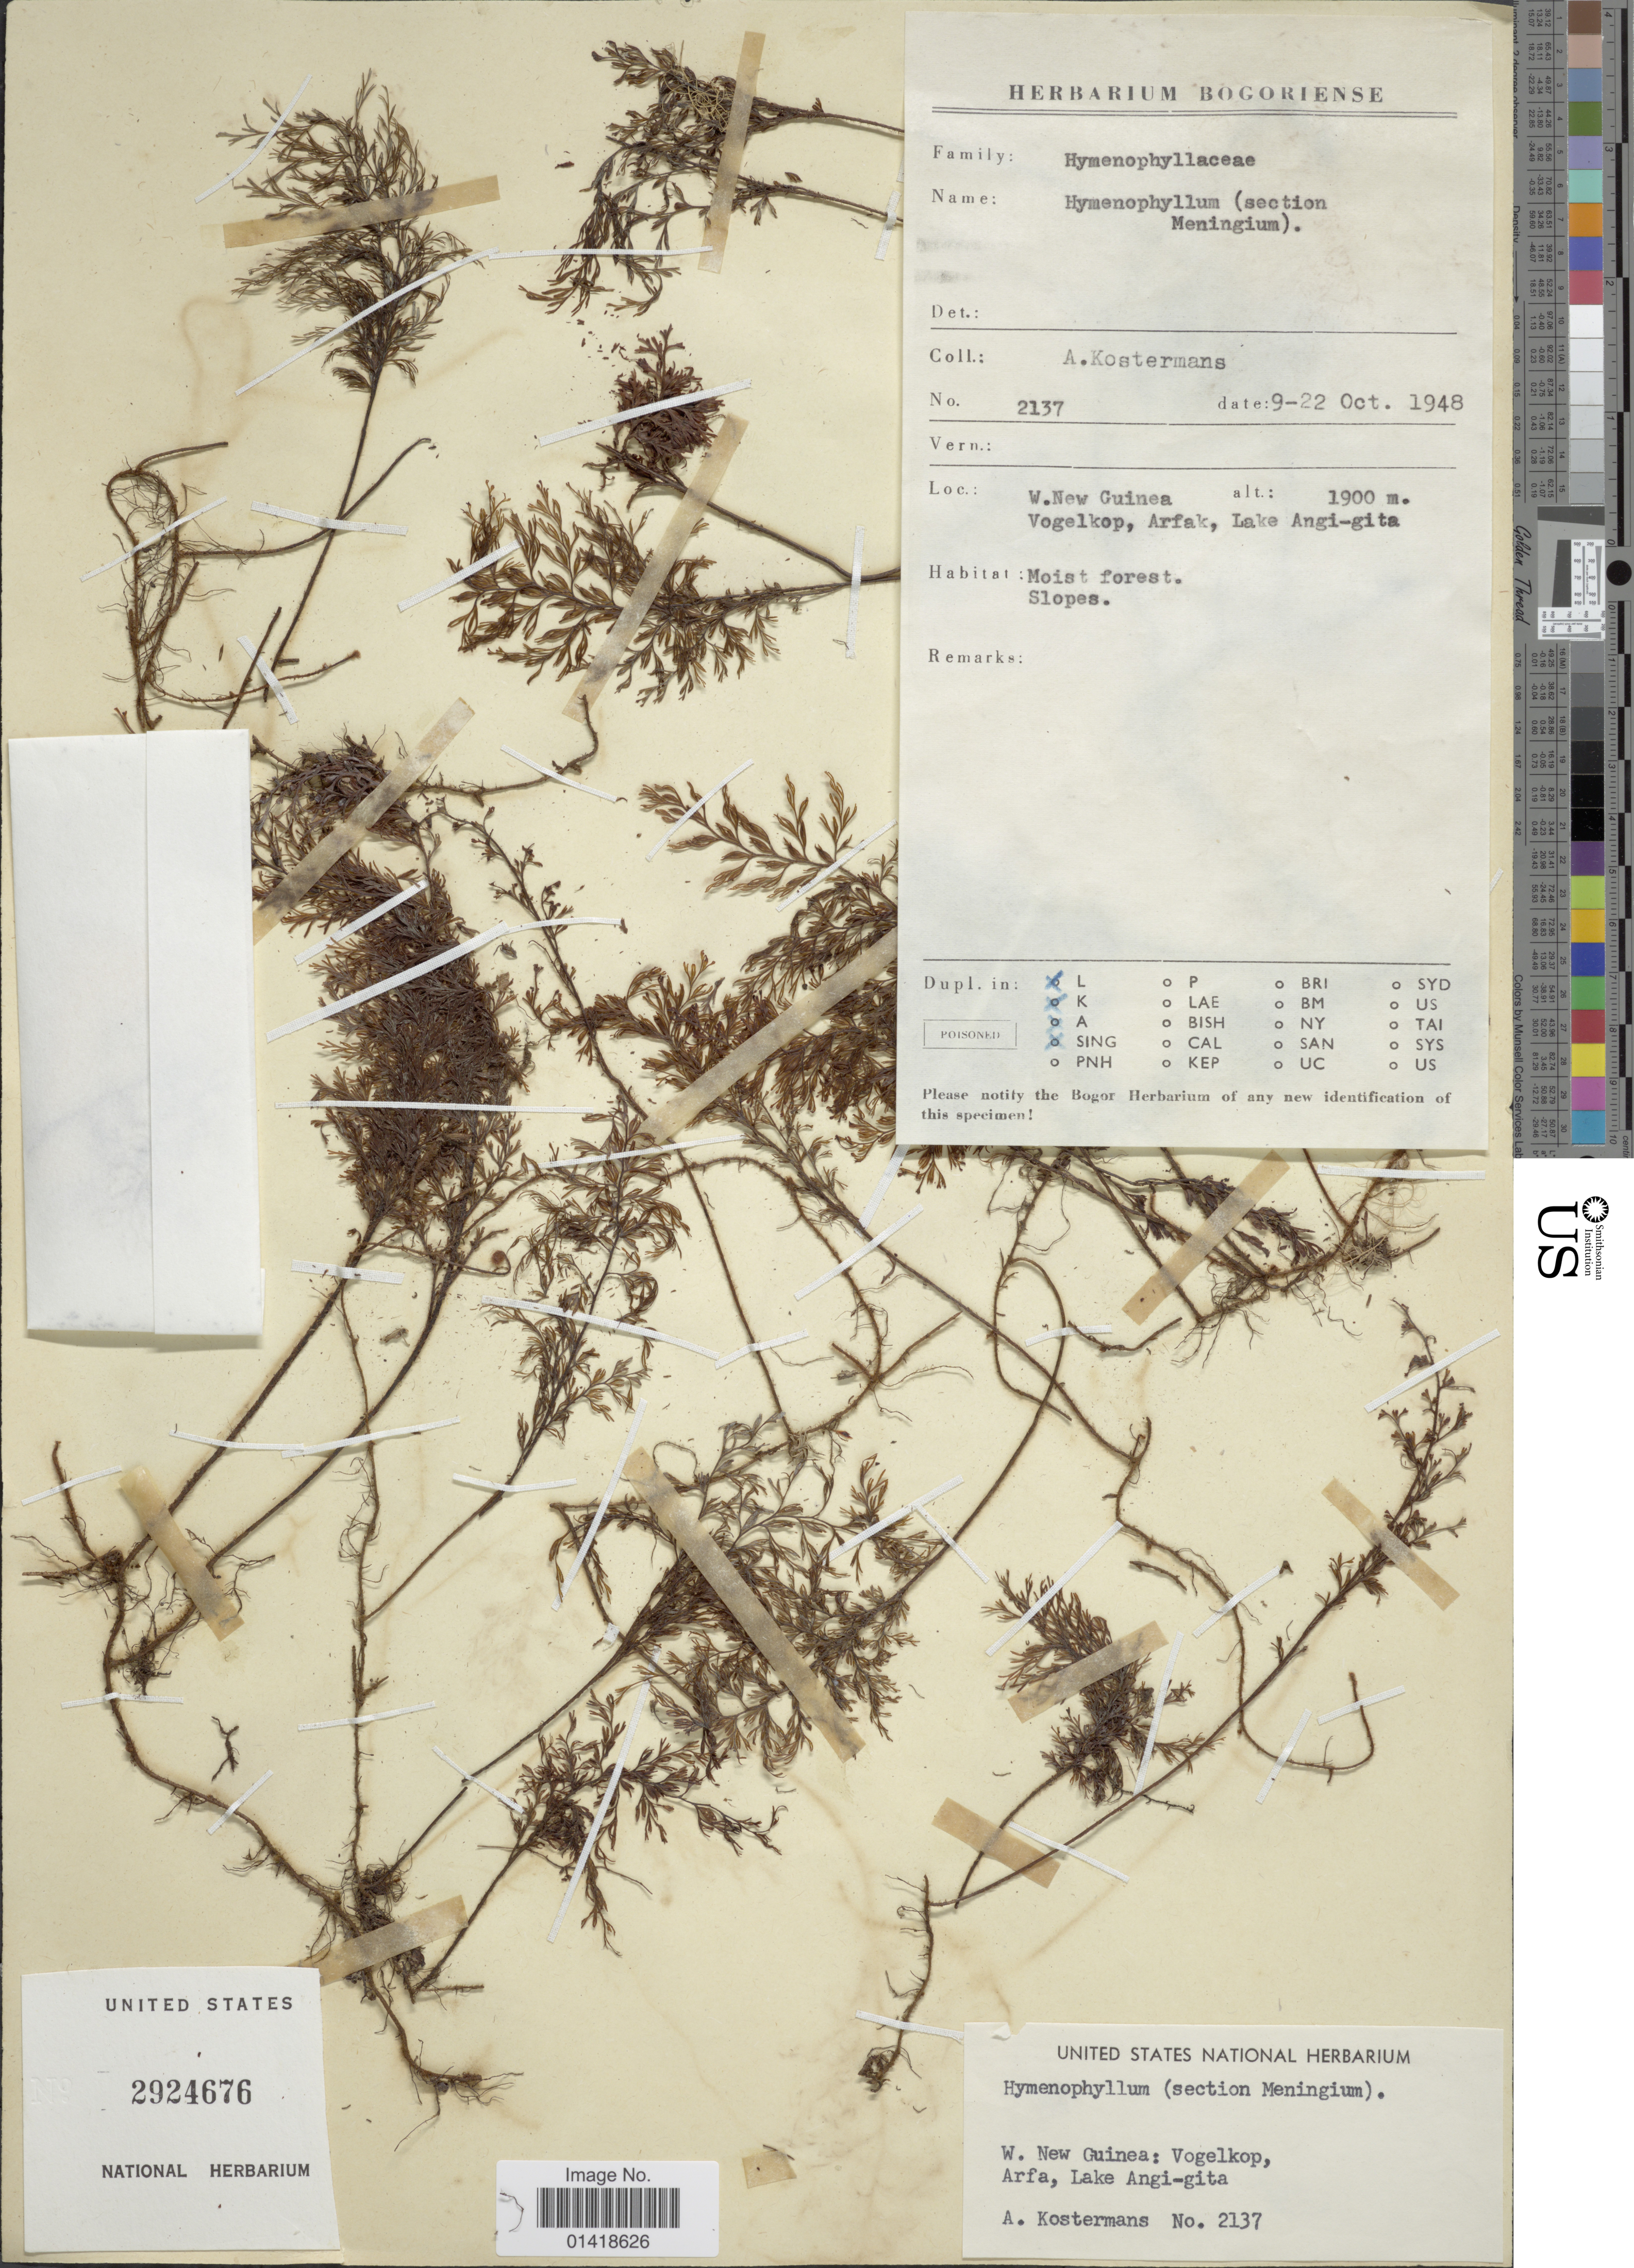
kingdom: Plantae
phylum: Tracheophyta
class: Polypodiopsida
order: Hymenophyllales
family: Hymenophyllaceae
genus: Hymenophyllum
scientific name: Hymenophyllum sp.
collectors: A. J. G. Kostermans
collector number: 2137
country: Indonesia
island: New Guinea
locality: W. New Guinea: Vogelkop. Arfa, lake Angi-gita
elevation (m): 1900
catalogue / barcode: US 2924676